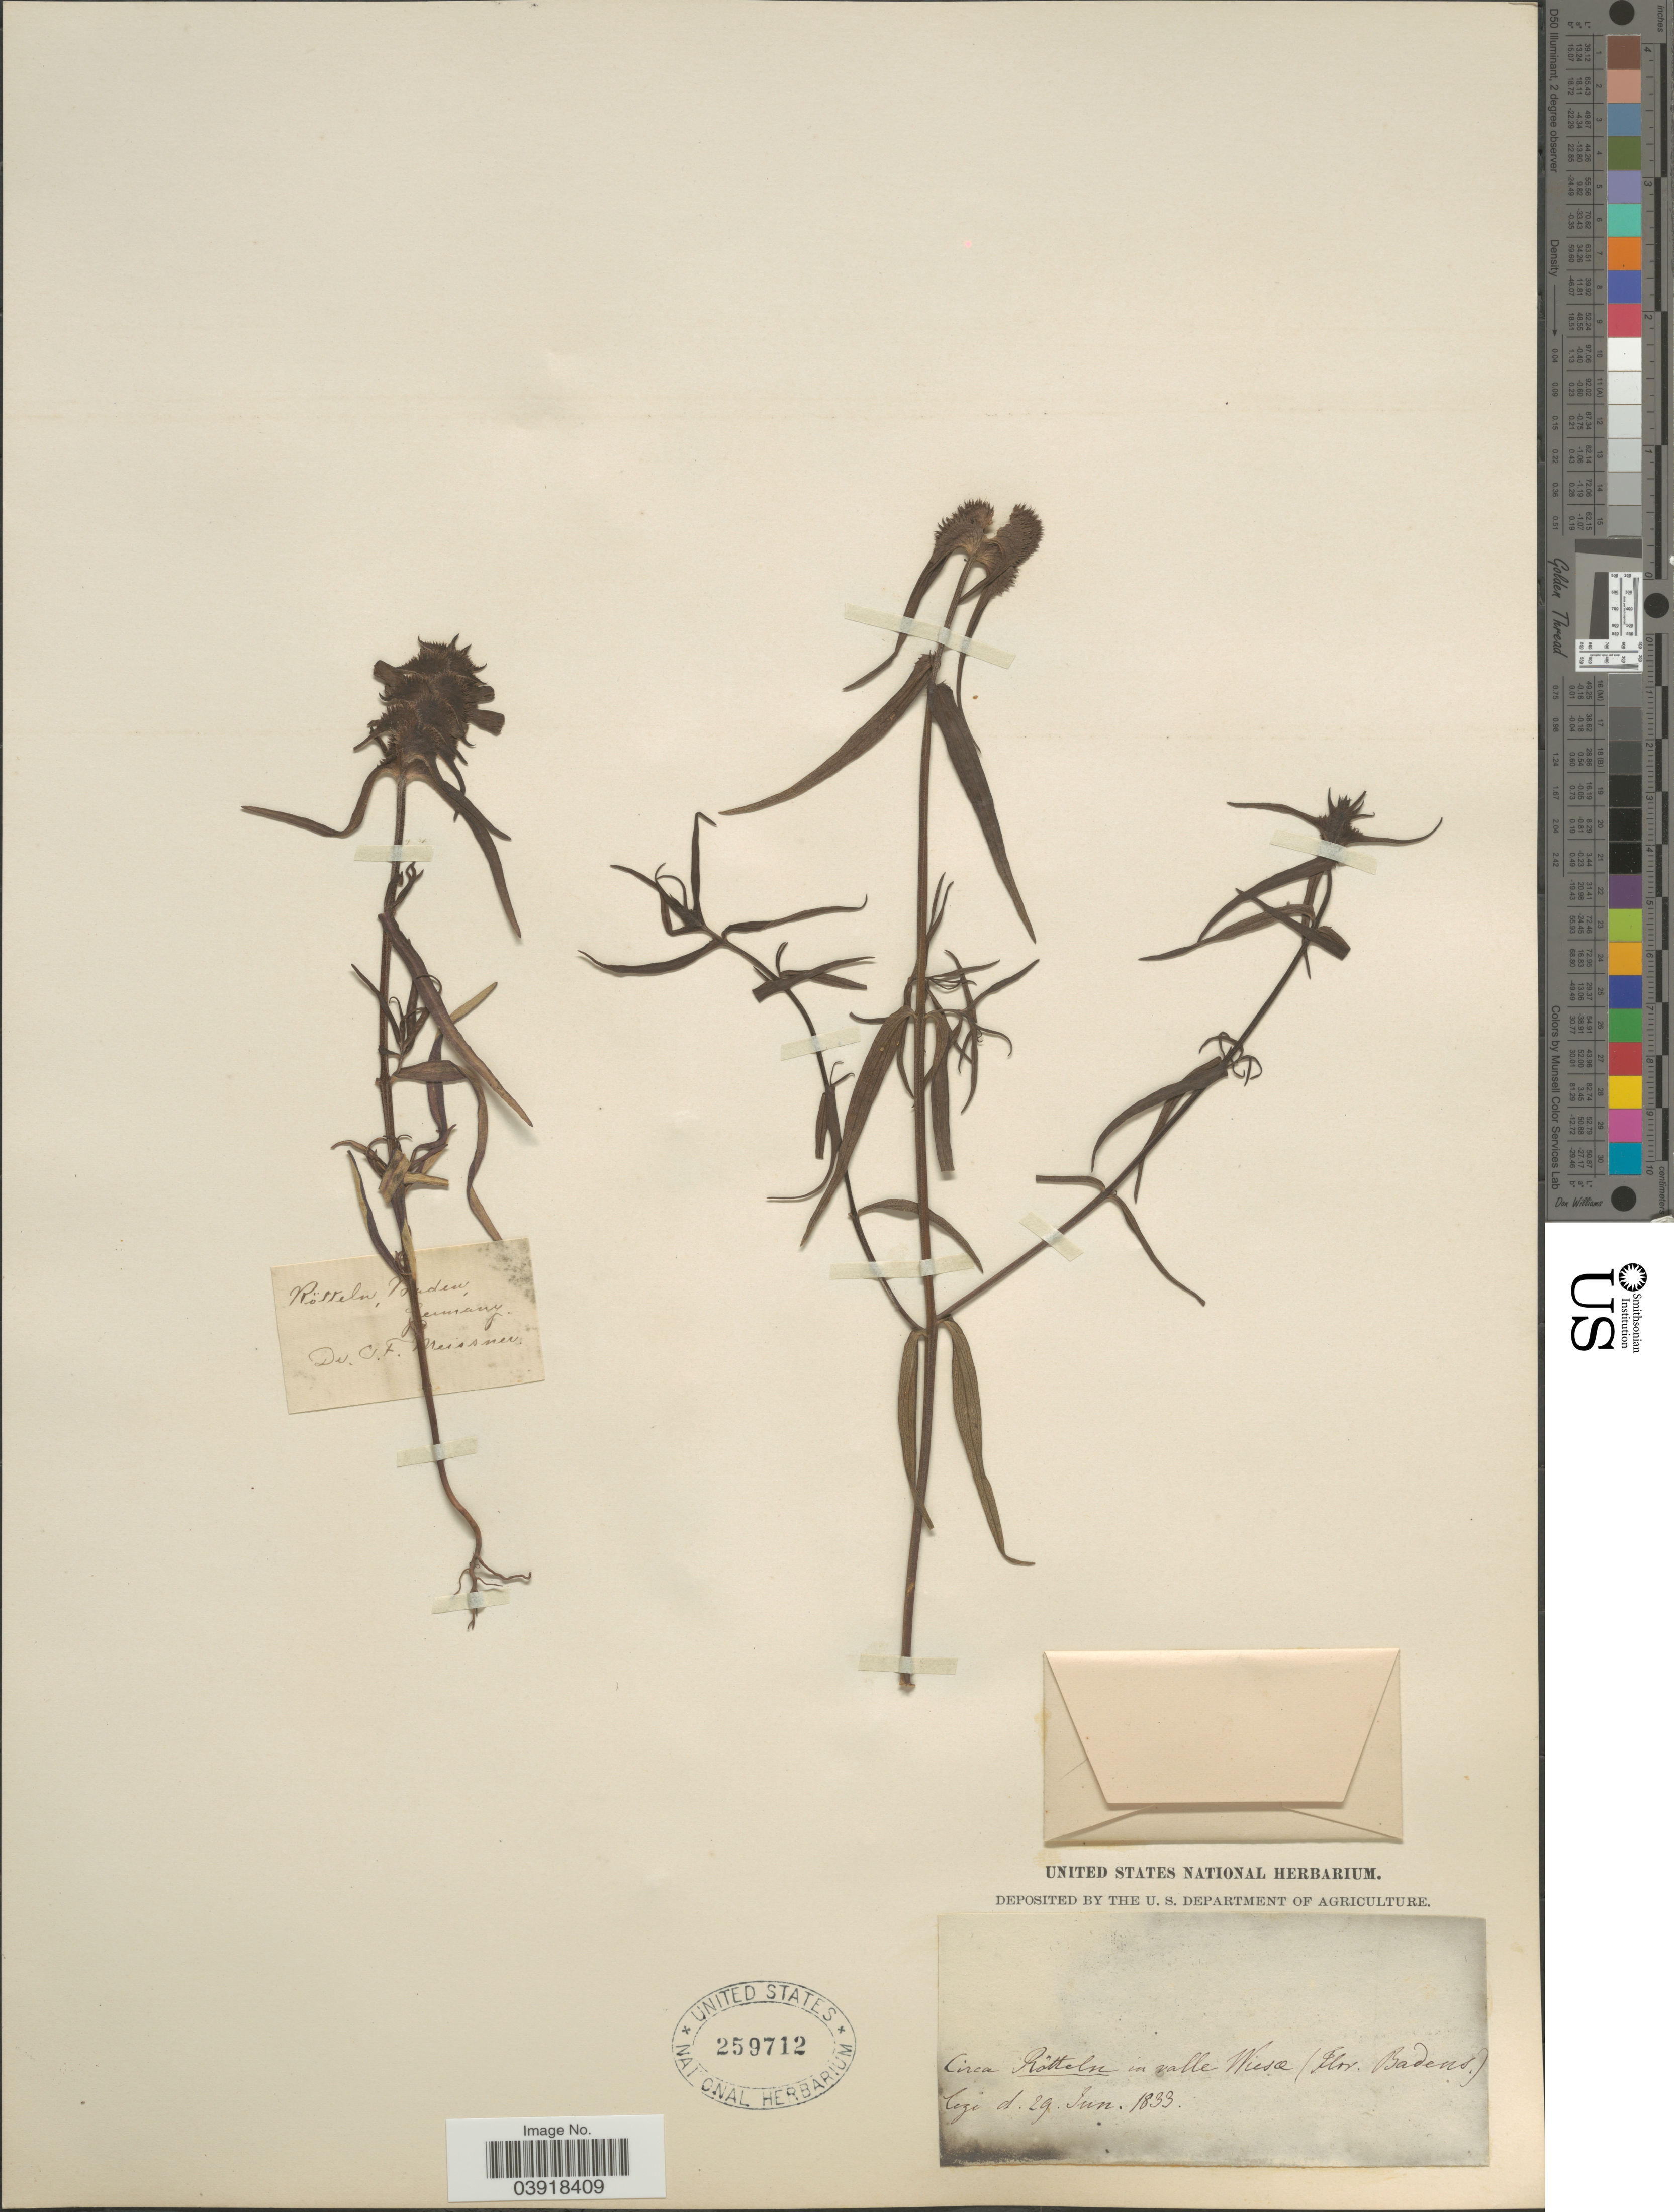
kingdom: Plantae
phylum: Tracheophyta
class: Magnoliopsida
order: Lamiales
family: Orobanchaceae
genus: Melampyrum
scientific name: Melampyrum sp.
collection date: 1833-06-29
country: Germany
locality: Circa Rötteln in valle Wiese (Badens).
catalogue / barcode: US 259712